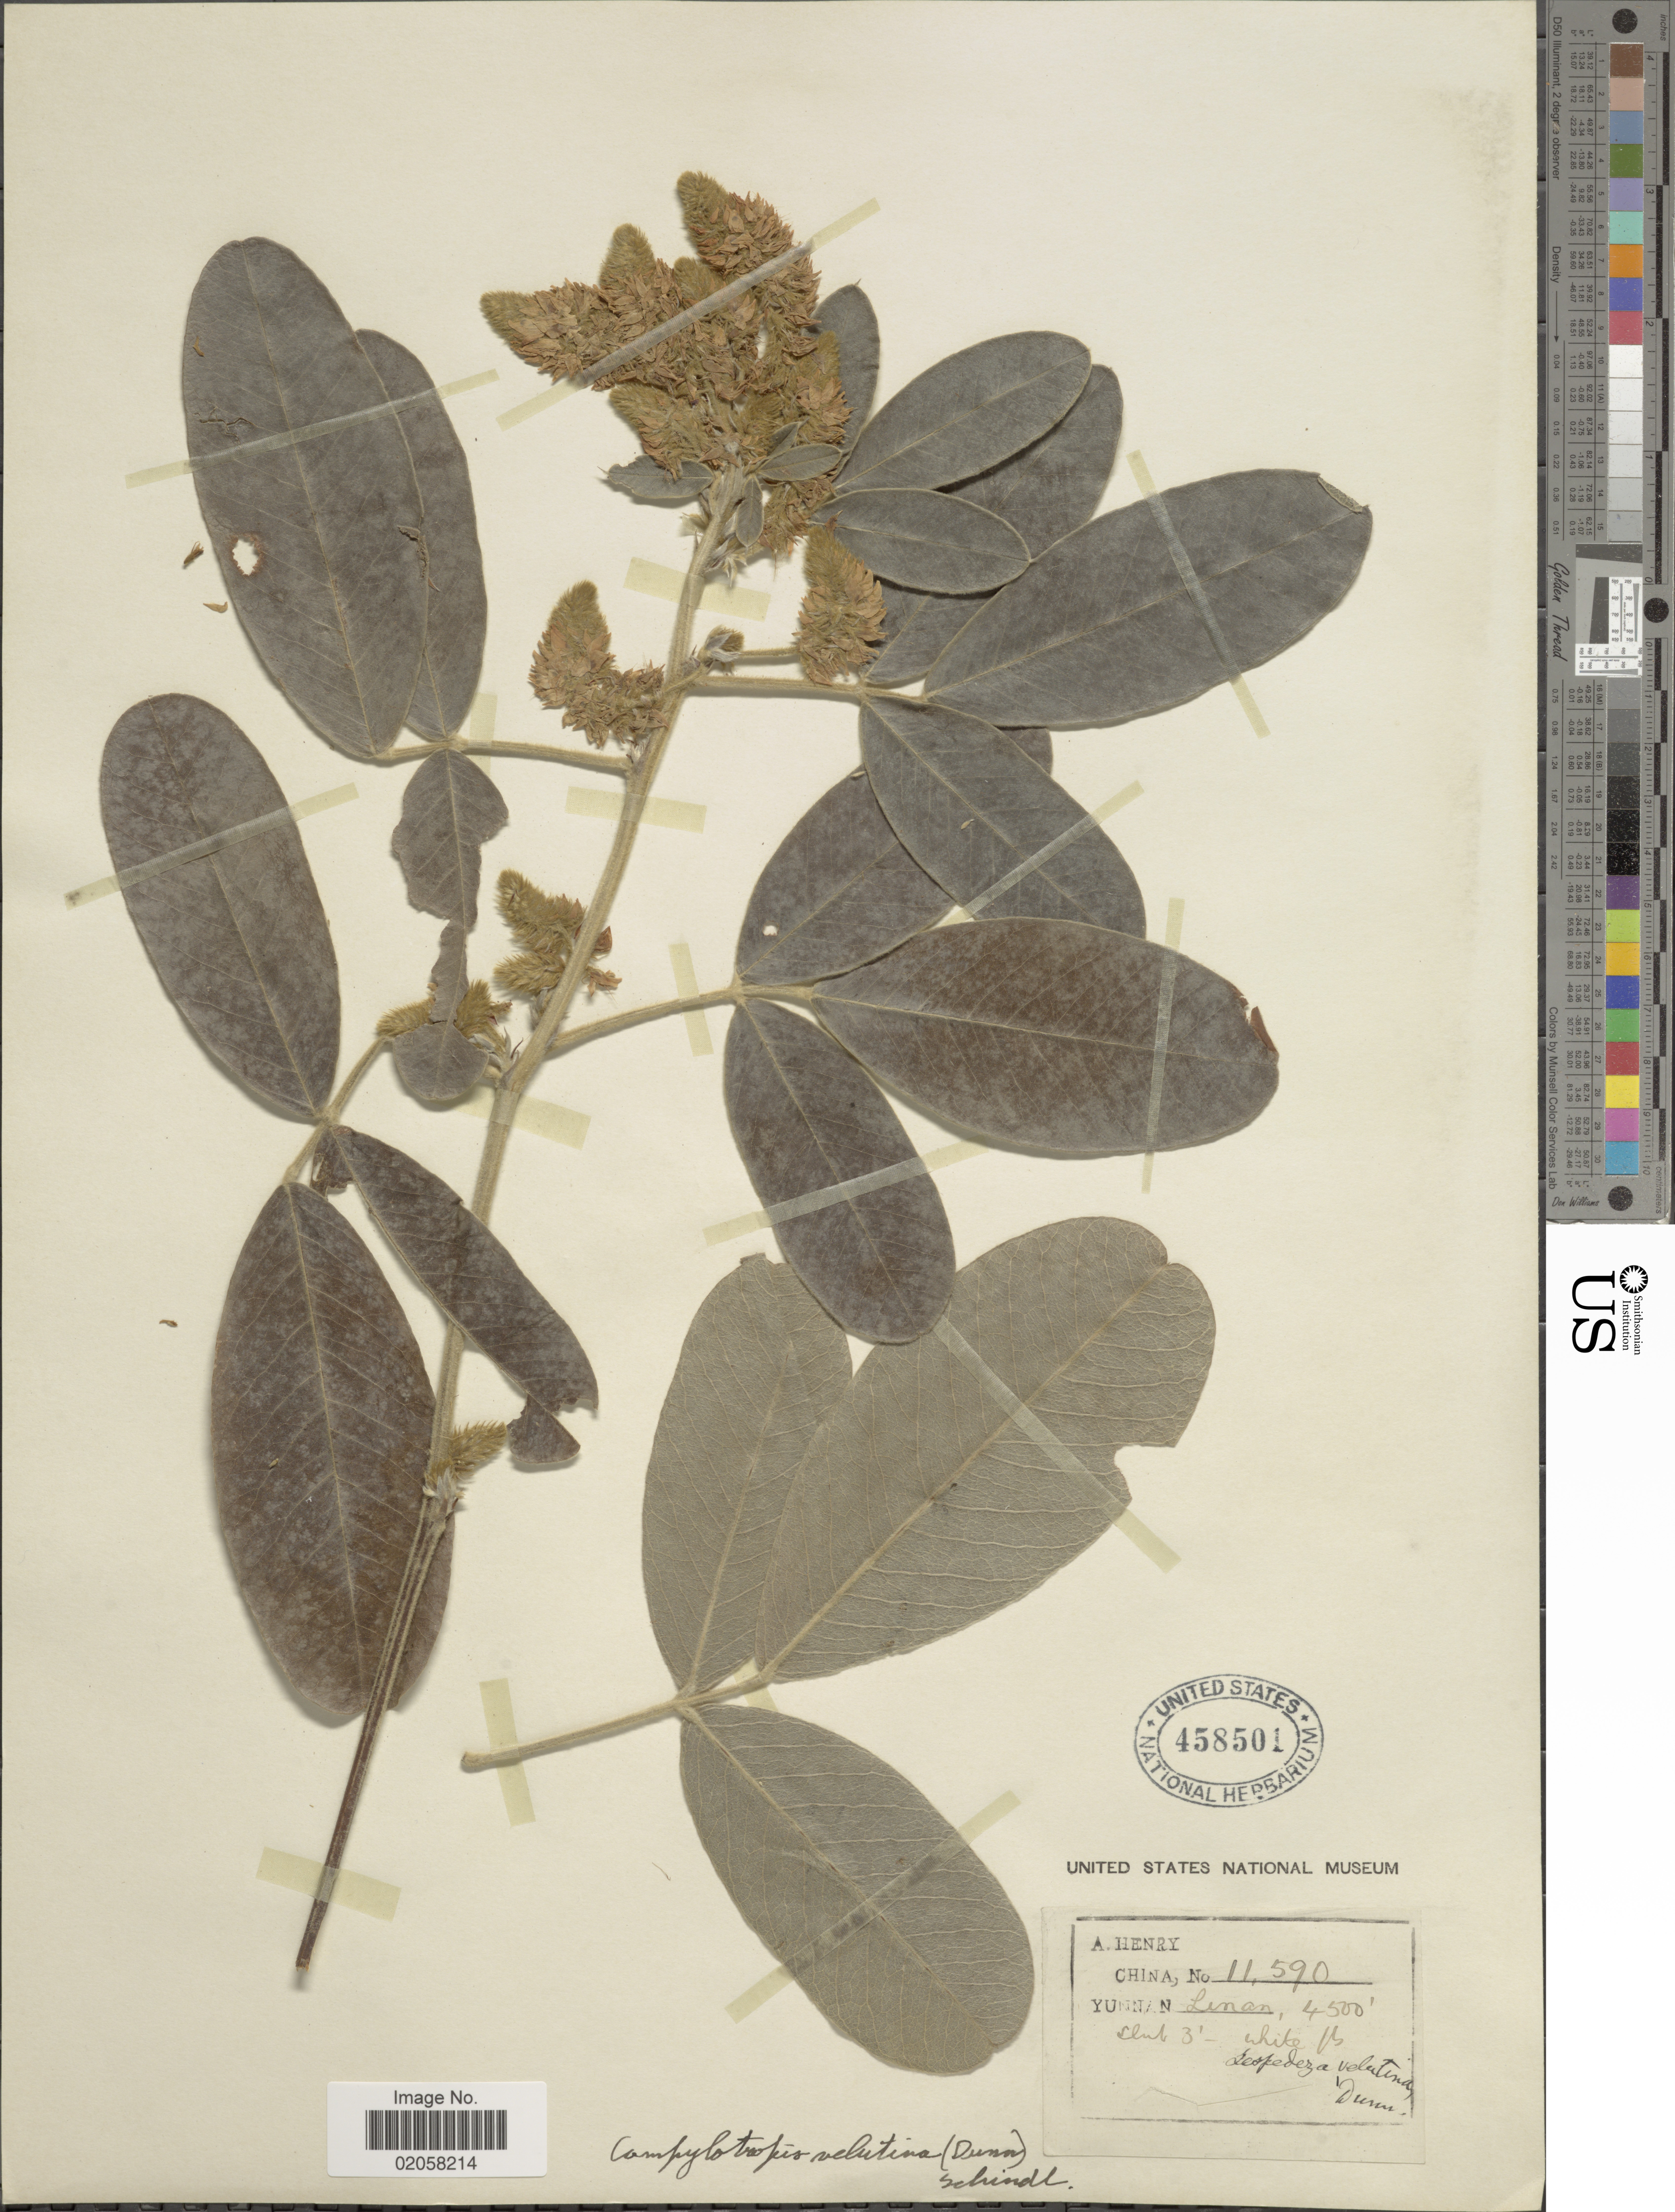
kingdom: Plantae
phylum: Tracheophyta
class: Magnoliopsida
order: Fabales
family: Fabaceae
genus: Campylotropis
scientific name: Campylotropis velutina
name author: (Dunn) Schindl.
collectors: A. Henry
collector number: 11590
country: China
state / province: Yunnan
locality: Linan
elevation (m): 1372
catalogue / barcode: US 458501